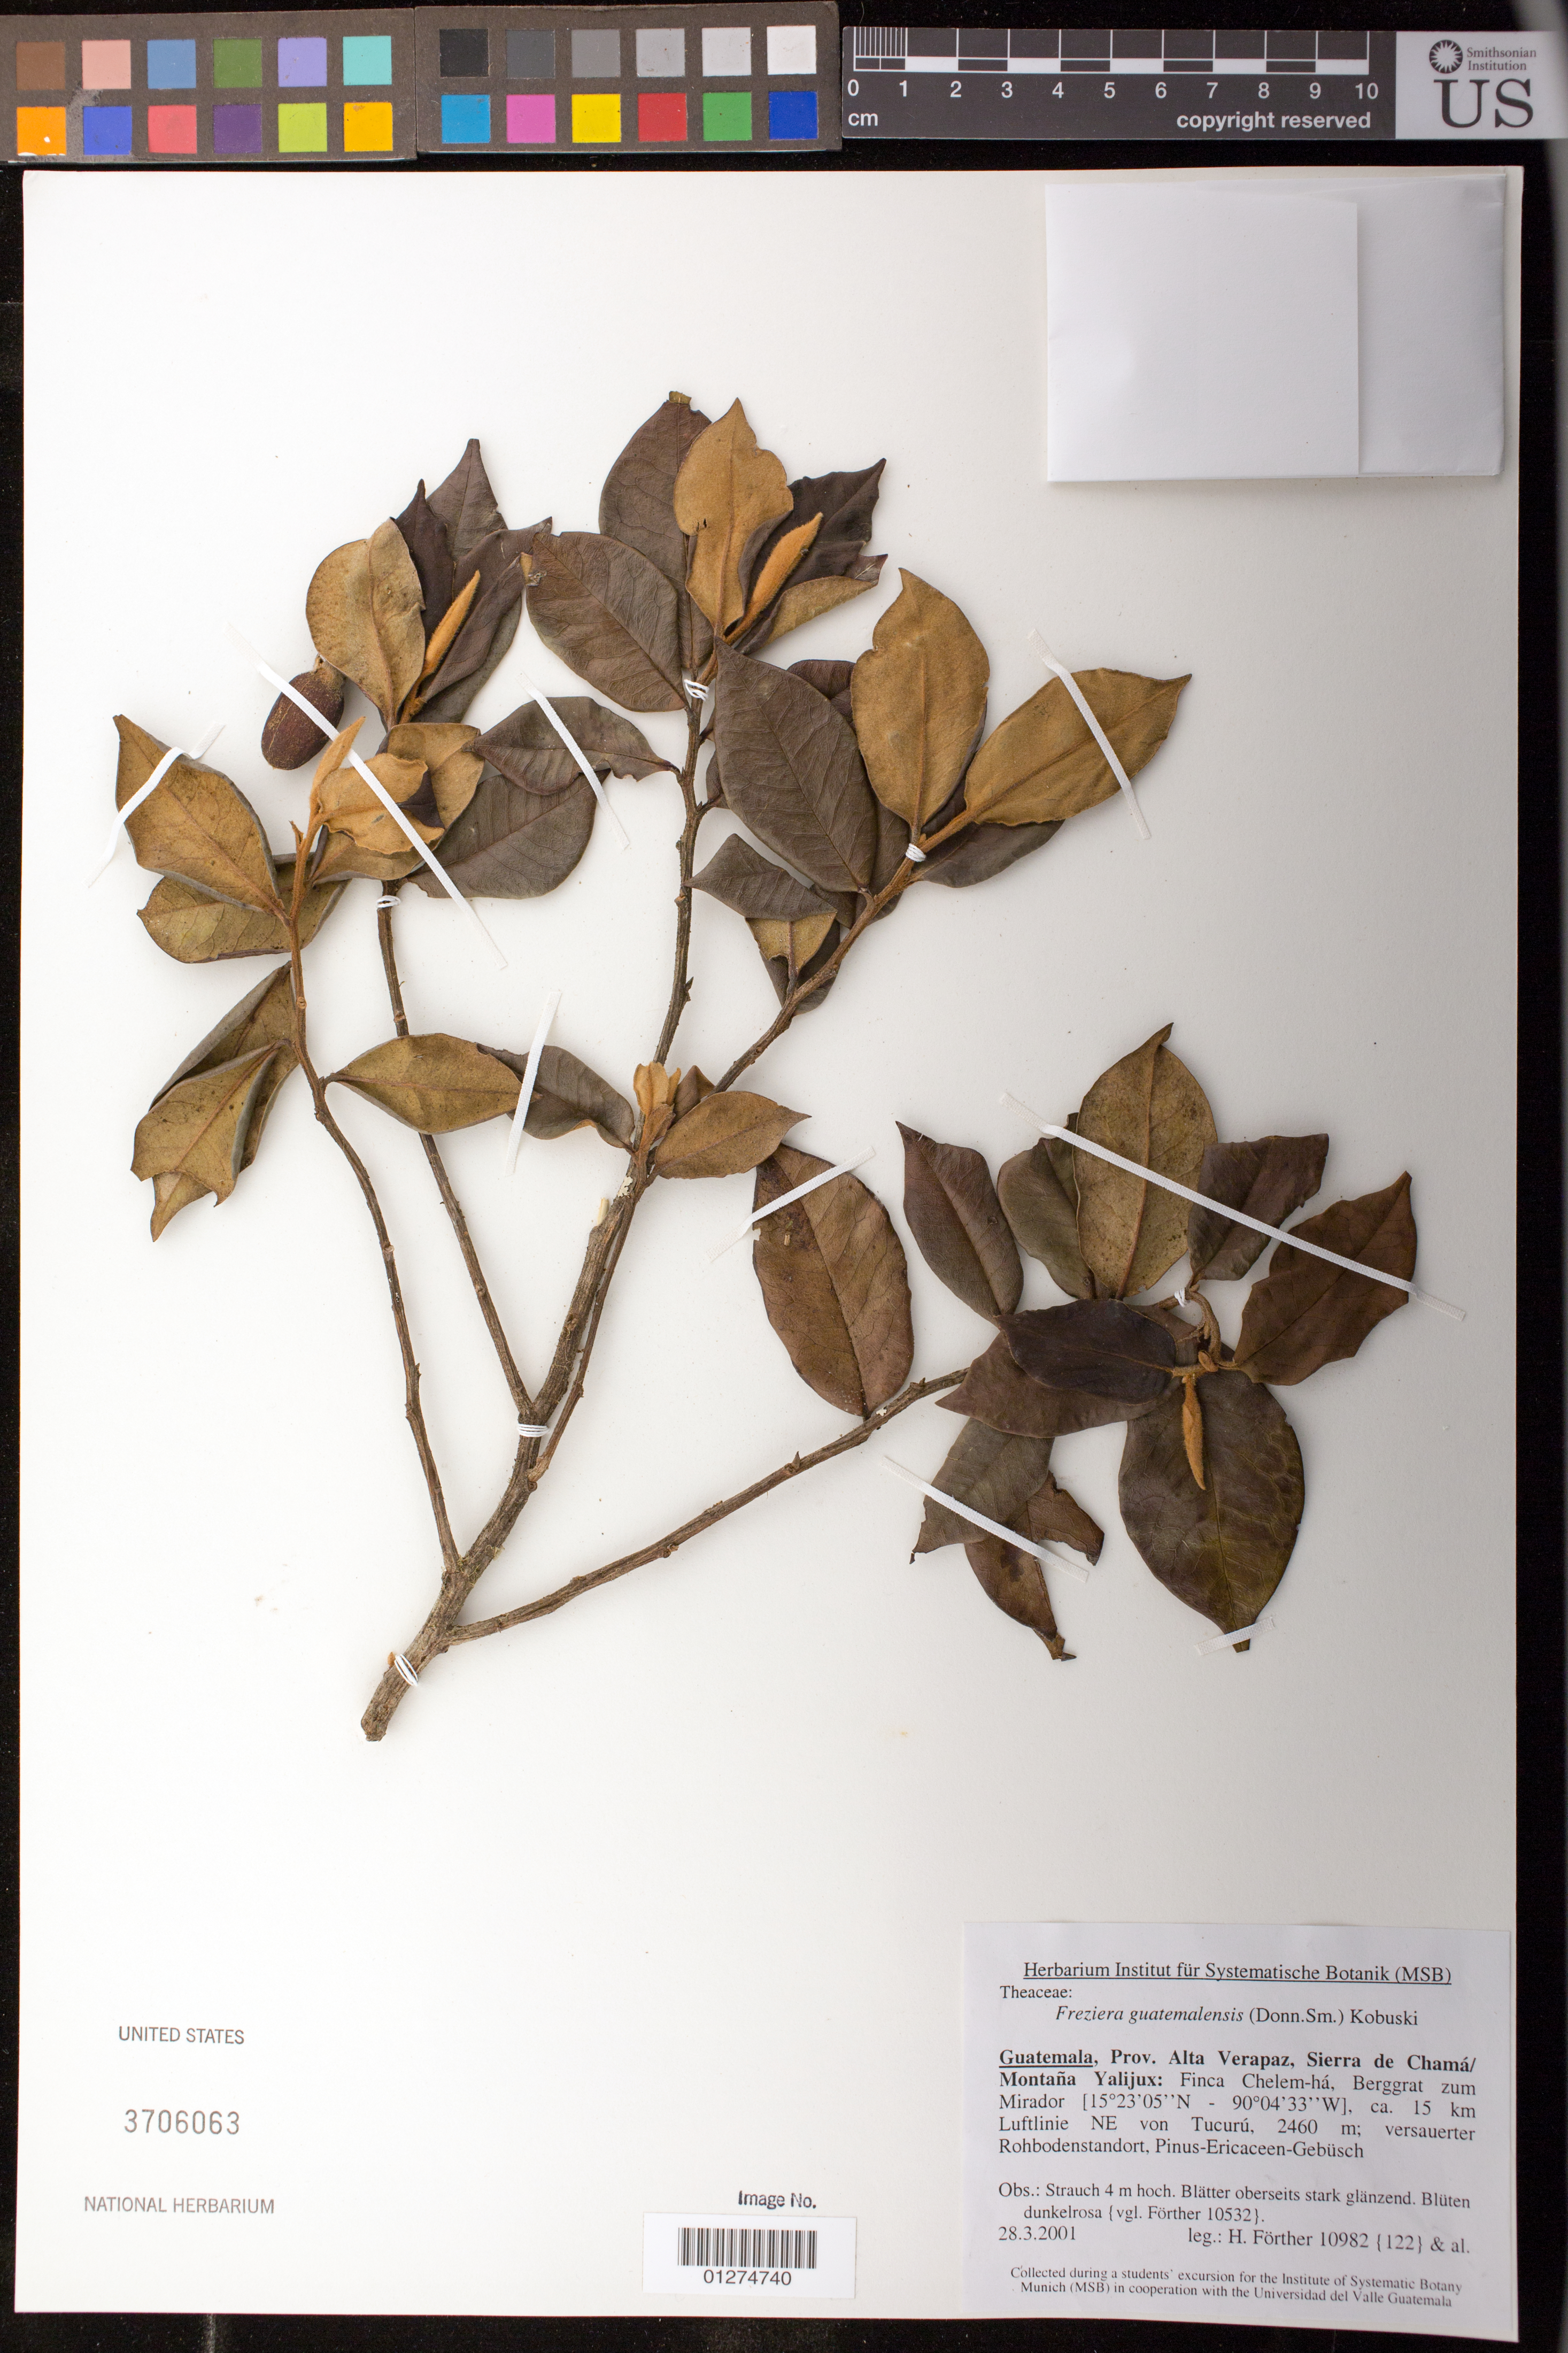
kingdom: Plantae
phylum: Tracheophyta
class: Magnoliopsida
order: Ericales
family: Pentaphylacaceae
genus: Freziera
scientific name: Freziera guatemalensis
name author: (Donn. Sm.) Kobuski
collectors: H. Förther & et al.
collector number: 10982 {122}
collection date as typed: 28 Mar 2001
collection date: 2001-03-28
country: Guatemala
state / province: Alta Verapaz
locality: Sierra de Chamá/Montaña Yalijux: Finca Chelem-há, Berggrat zum Mirador, ca. 15 km Luftlinie NE von Tucuru.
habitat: versauerter rohbodenstandort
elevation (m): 2460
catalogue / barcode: US 3706063